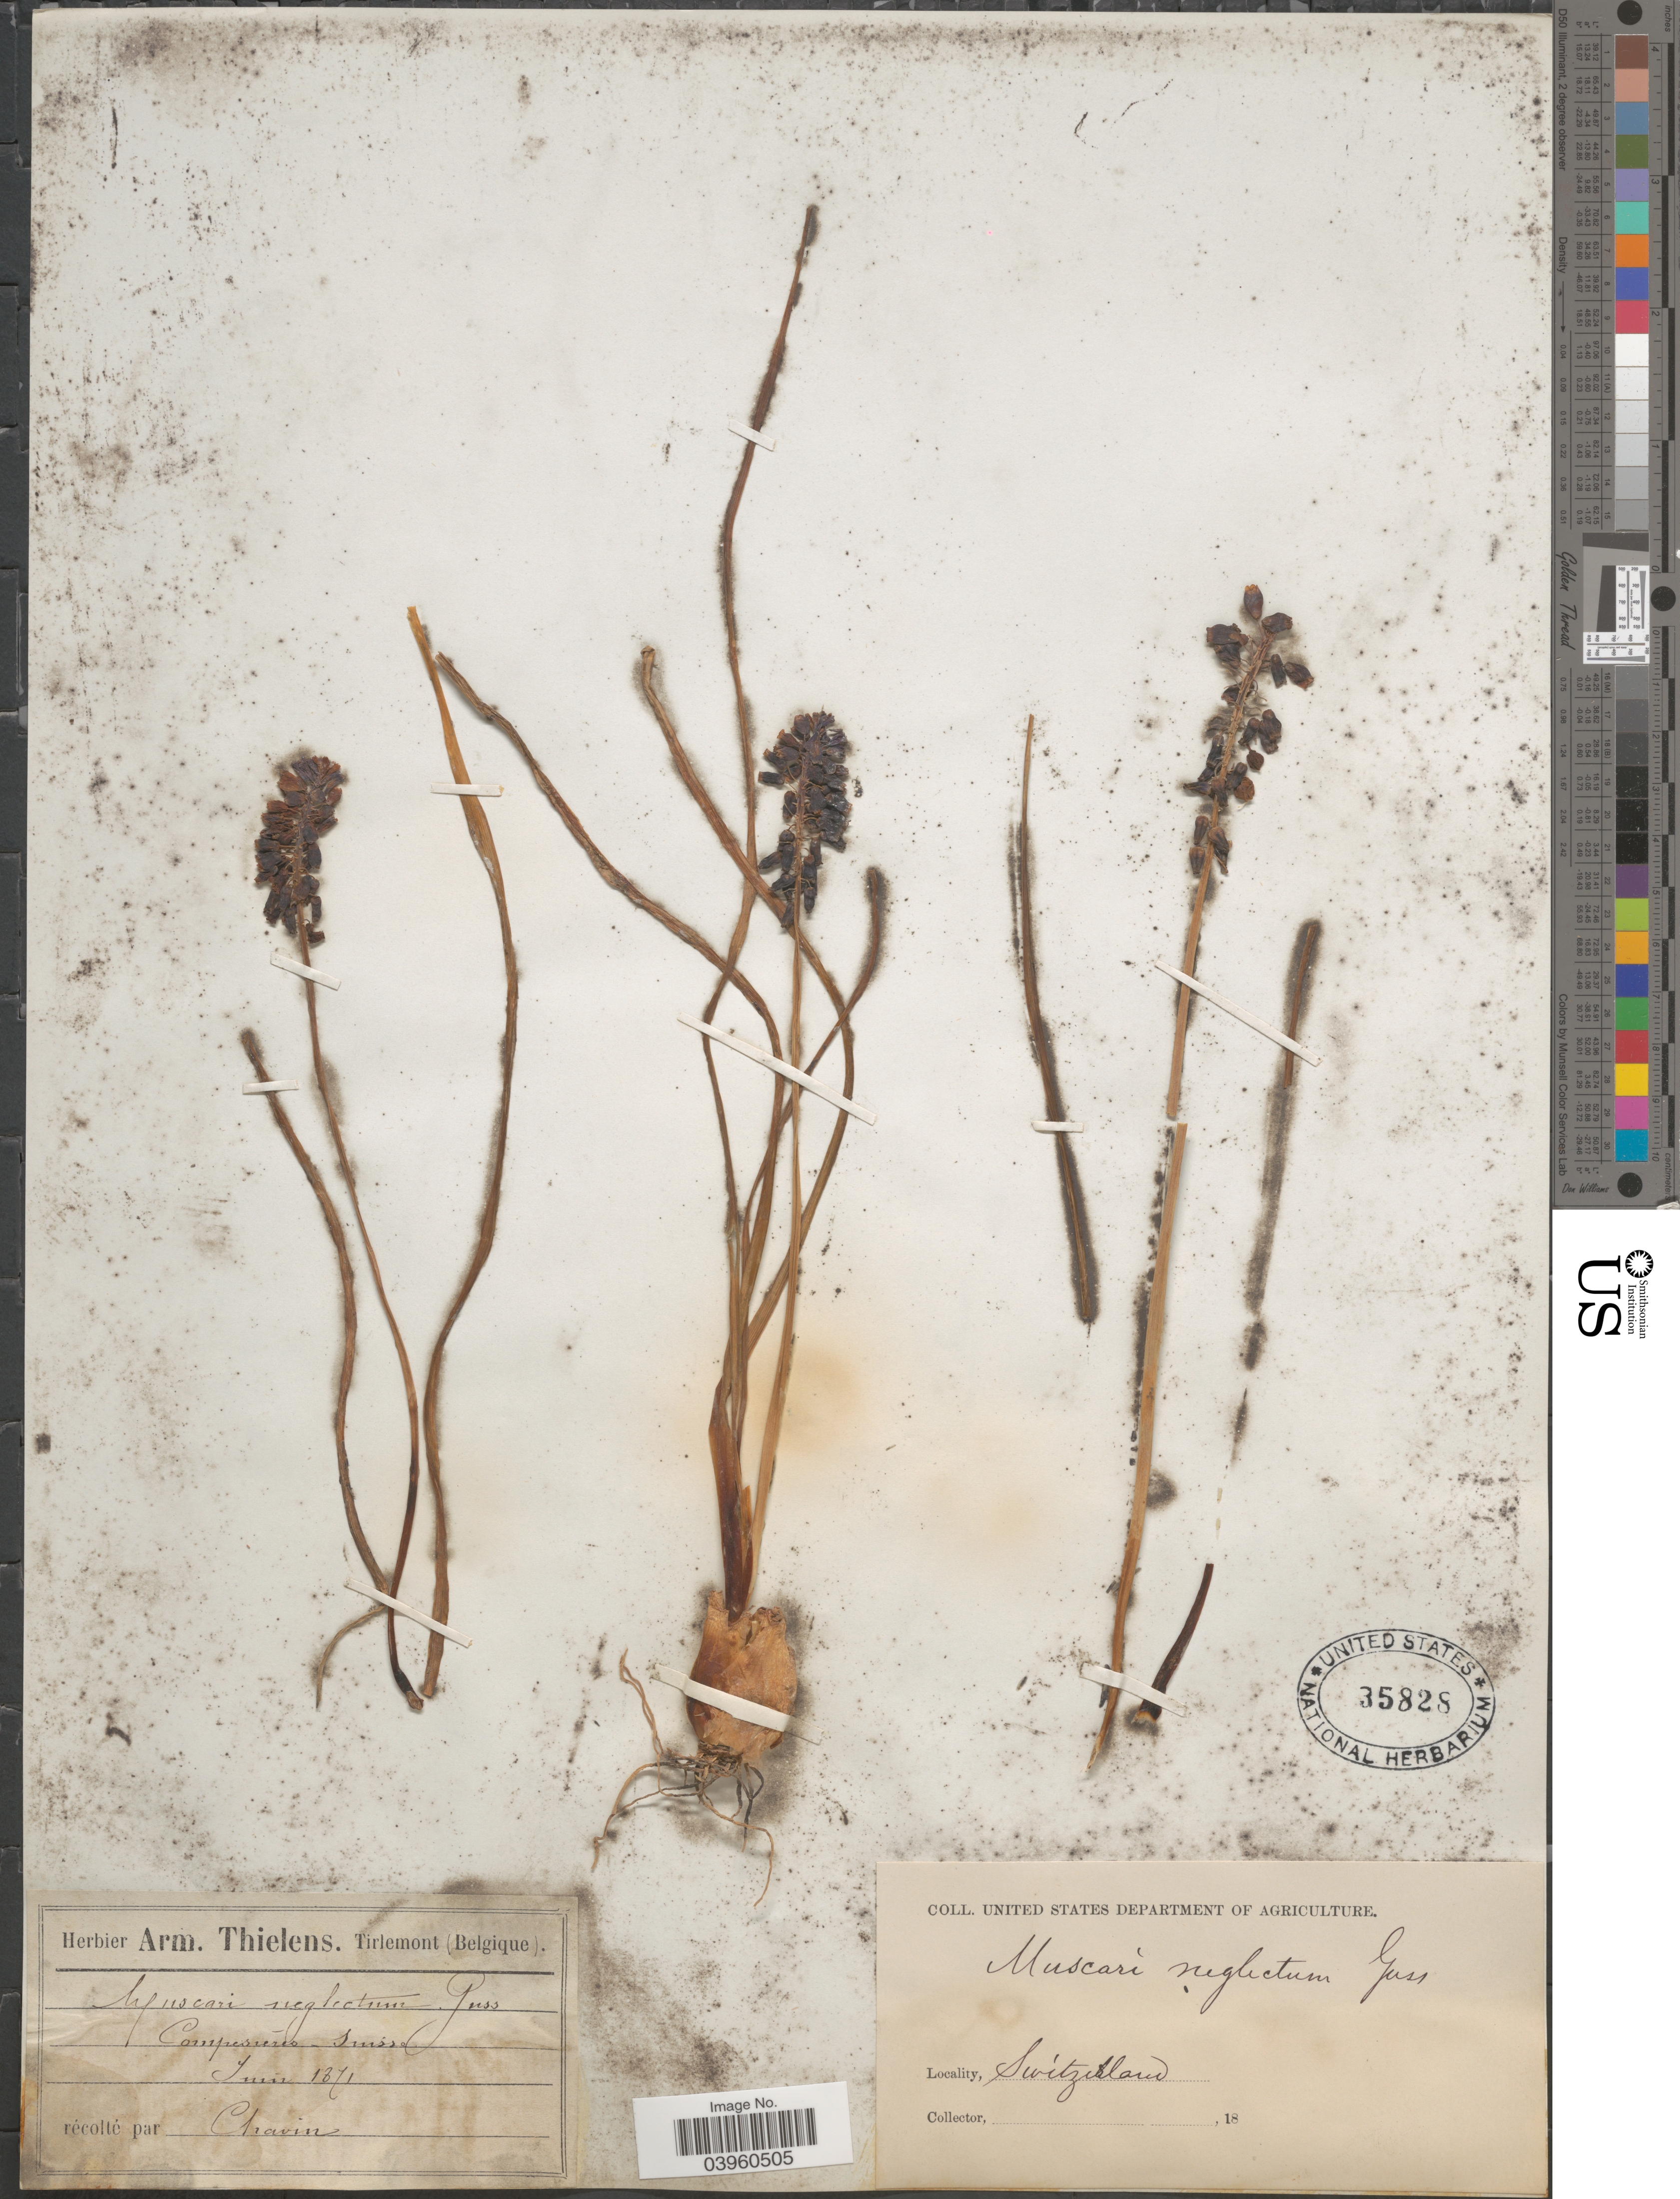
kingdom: Plantae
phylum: Tracheophyta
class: Liliopsida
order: Asparagales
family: Asparagaceae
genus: Muscari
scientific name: Muscari neglectum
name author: Gussone ex Ten.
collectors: -. Chavin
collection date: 1871-06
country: Switzerland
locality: Compesières, Suisse.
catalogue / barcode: US 35828